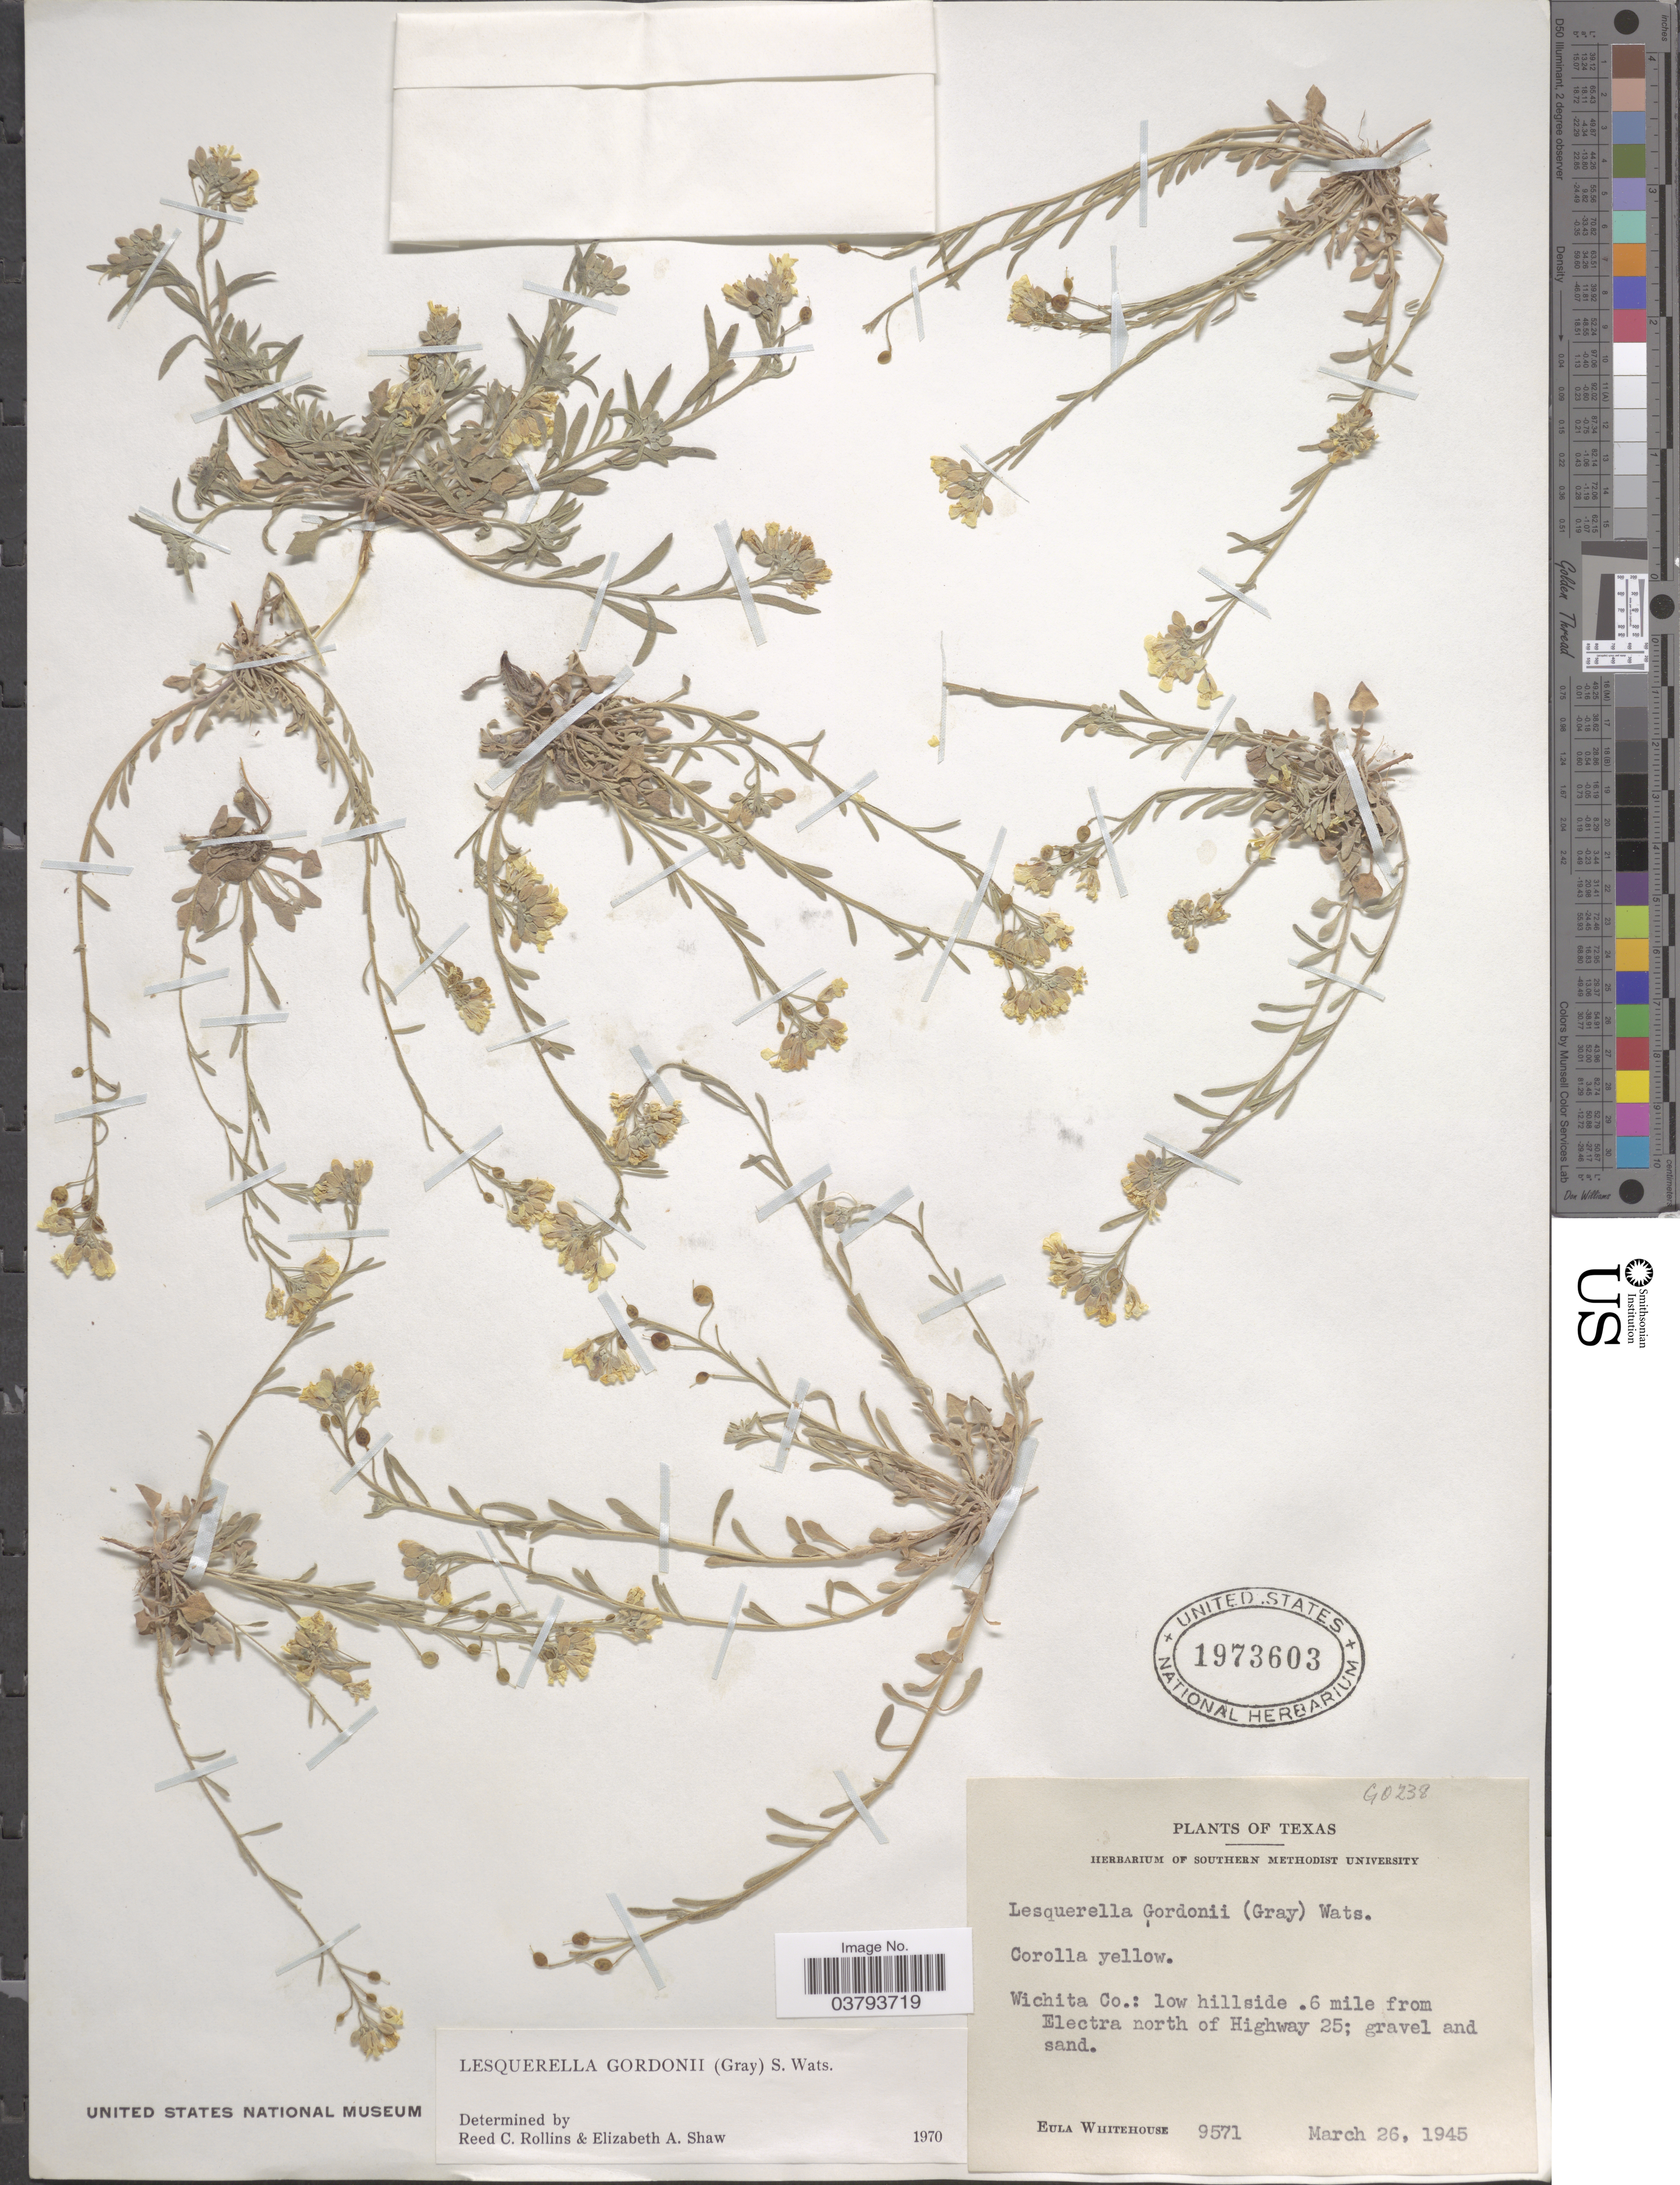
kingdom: Plantae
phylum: Tracheophyta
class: Magnoliopsida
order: Brassicales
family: Brassicaceae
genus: Lesquerella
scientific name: Lesquerella gordonii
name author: (A. Gray) S. Watson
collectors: E. Whitehouse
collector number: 9571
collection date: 1945-03-26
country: United States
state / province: Texas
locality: Wichita Co.: low hillside. 6 mile from Electra north of Highway 25.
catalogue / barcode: US 1973603